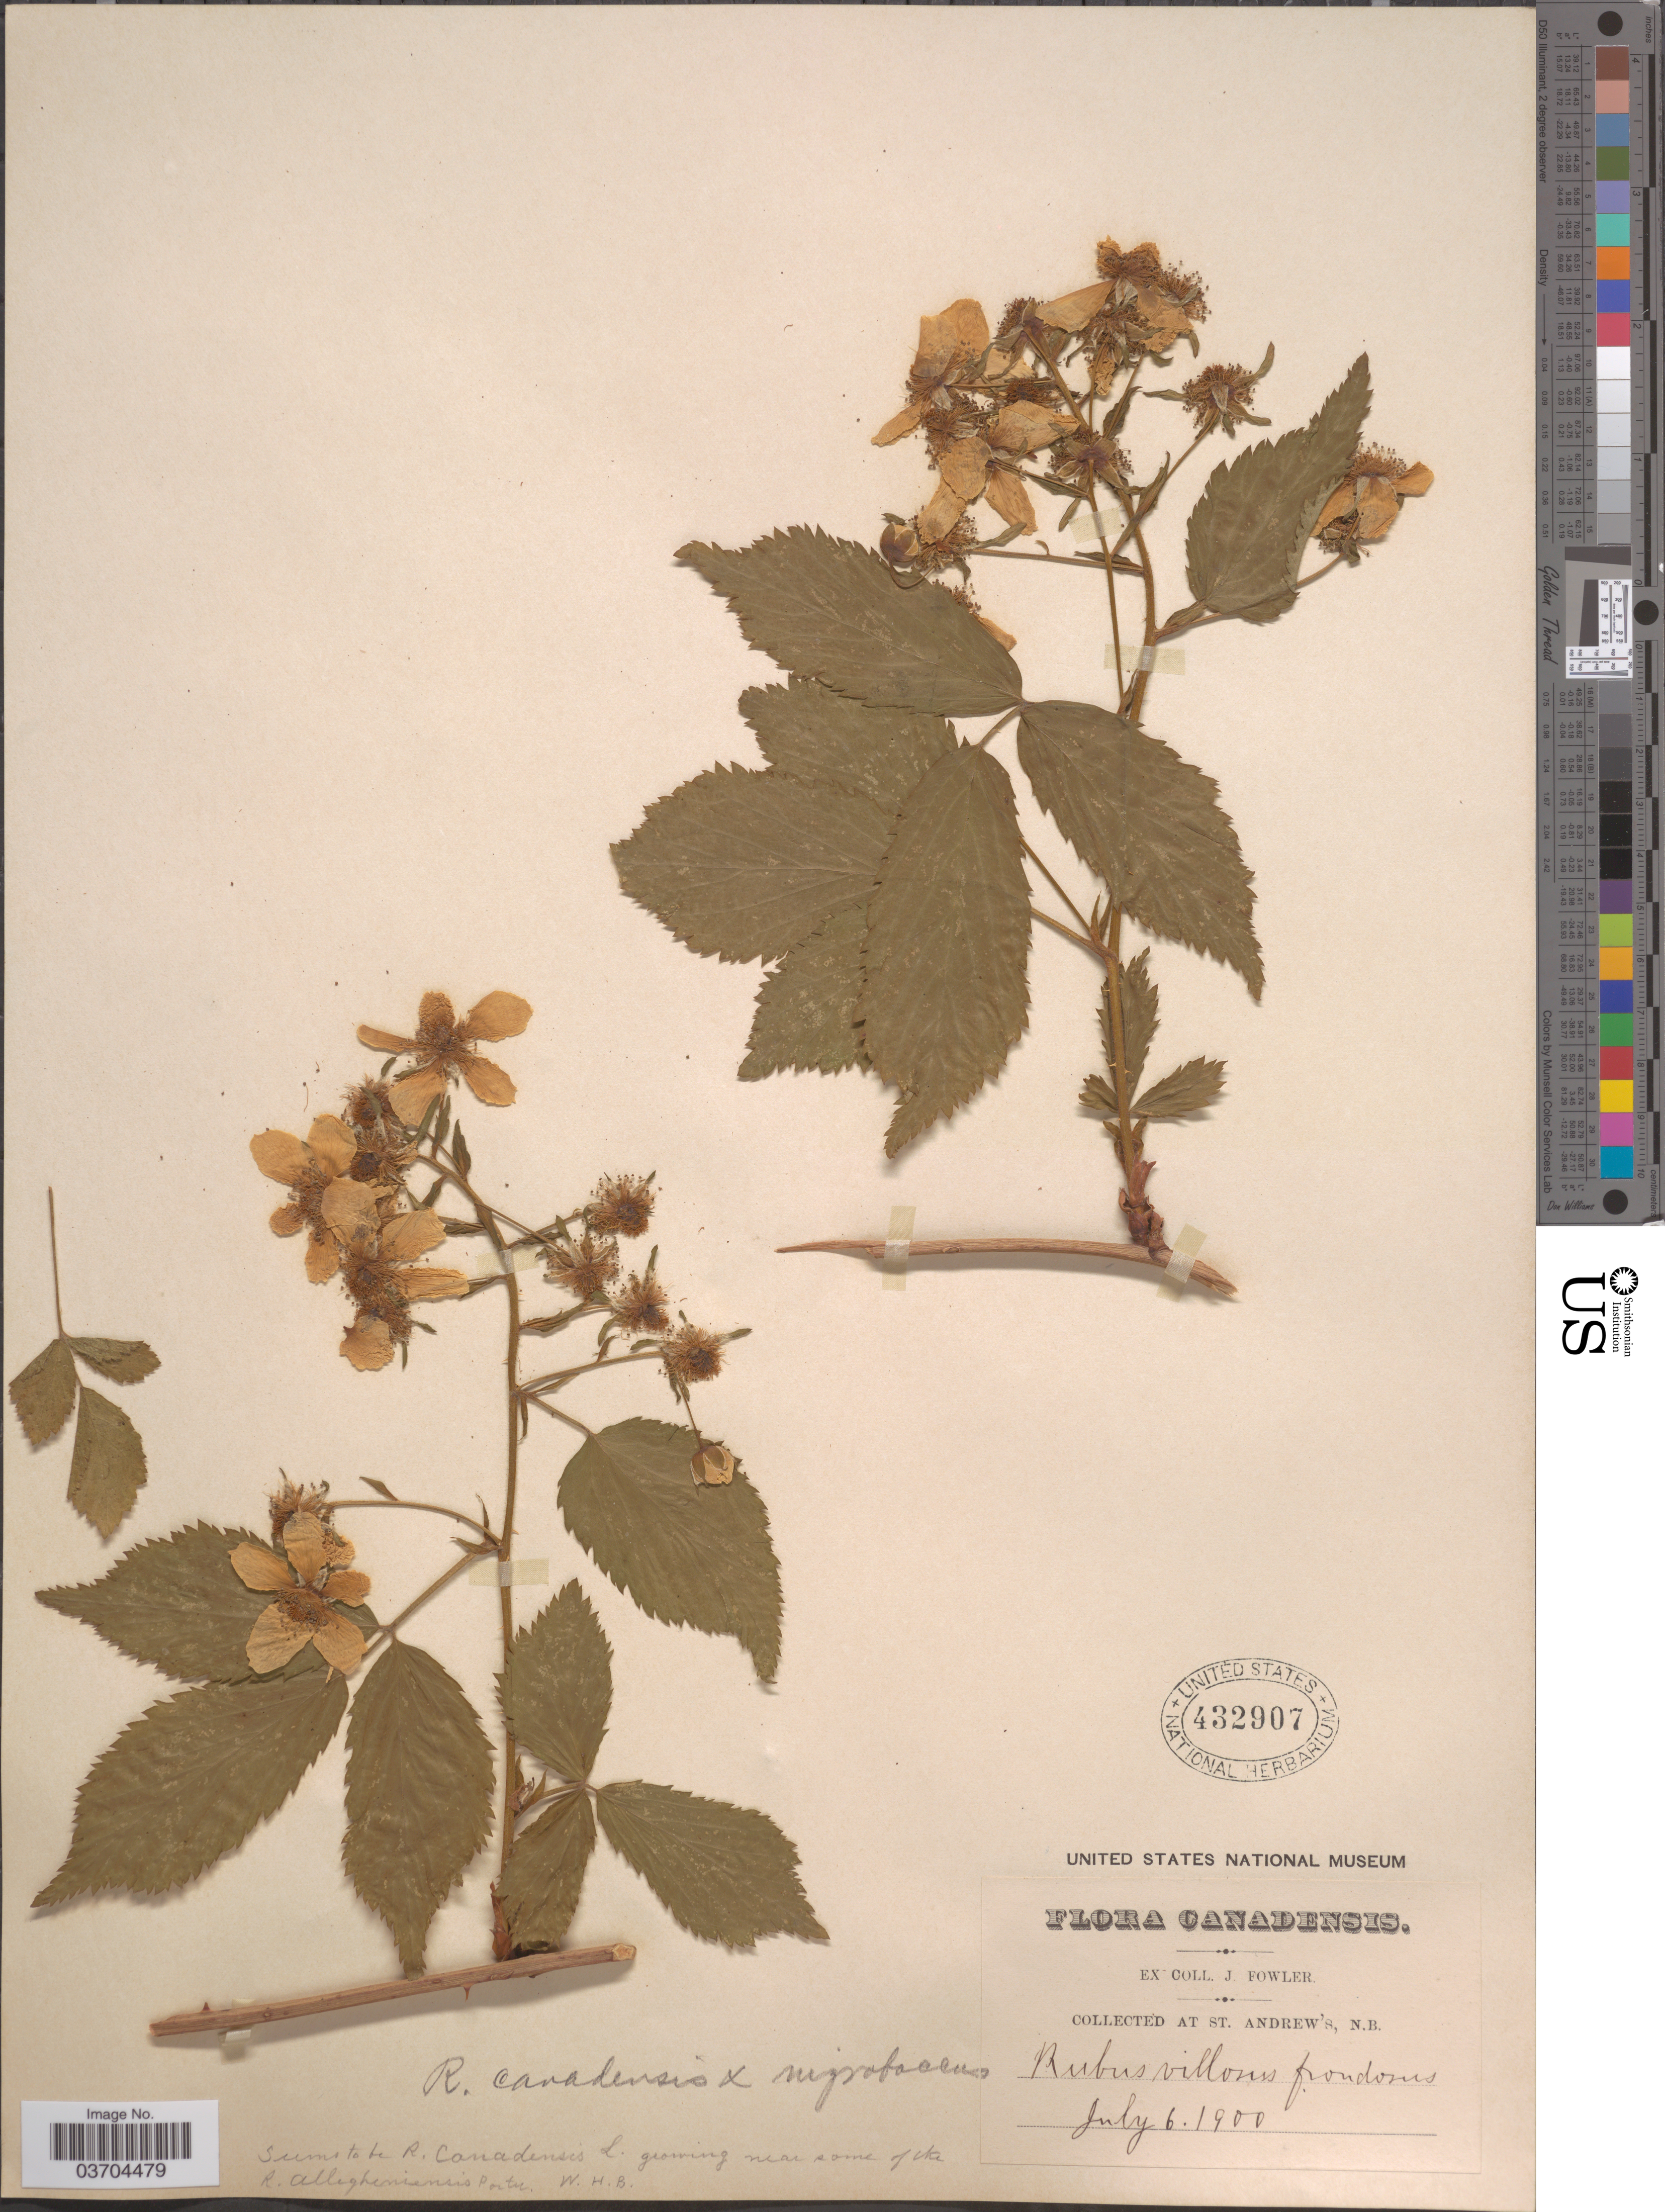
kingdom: Plantae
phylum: Tracheophyta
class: Magnoliopsida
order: Rosales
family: Rosaceae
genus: Rubus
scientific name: Rubus canadensis x R. nigrobaccus L.H. Bailey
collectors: J. Fowler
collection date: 1900-07-06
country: Canada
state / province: New Brunswick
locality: St, Andrew's.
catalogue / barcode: US 432907